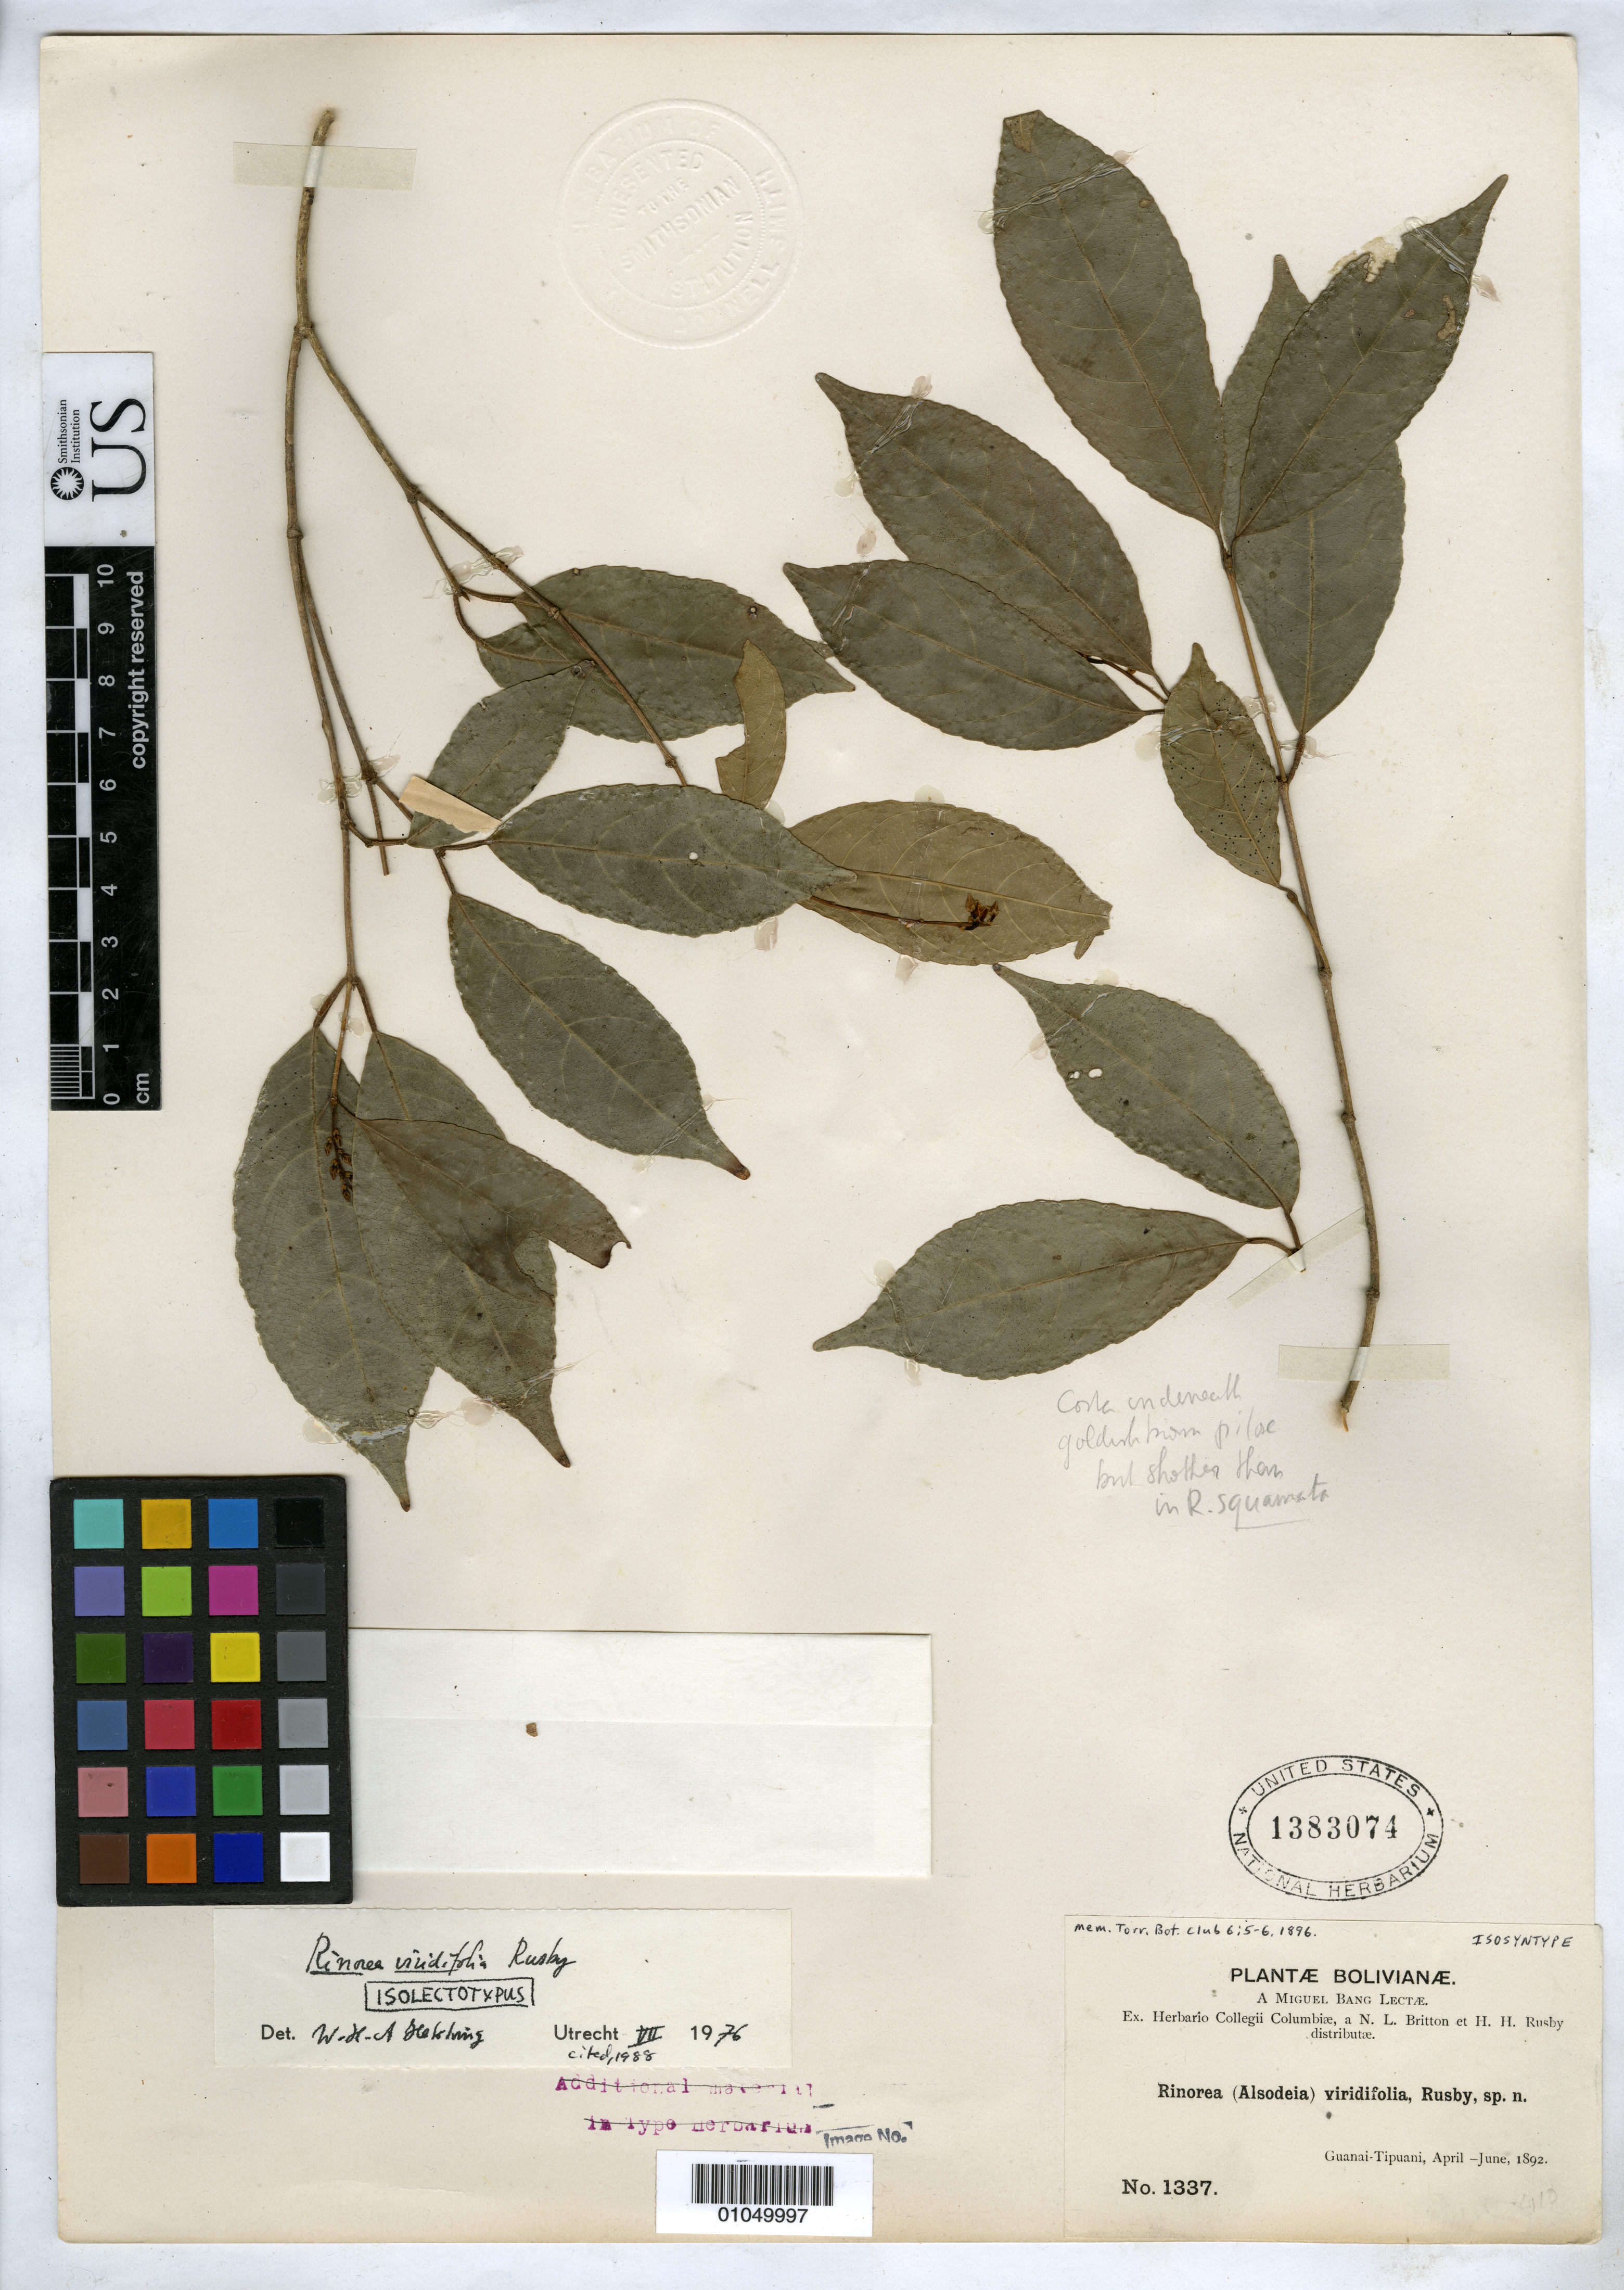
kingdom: Plantae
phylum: Tracheophyta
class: Magnoliopsida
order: Malpighiales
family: Violaceae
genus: Rinorea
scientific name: Rinorea viridifolia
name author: Rusby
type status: Isolectotype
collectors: M. Bang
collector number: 1337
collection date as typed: Apr 1892 to -- Jun 1892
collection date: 1892-04/1892-06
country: Bolivia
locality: Guanai - Tipuani.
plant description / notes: Specimen ex John Donnell Smith herbarium.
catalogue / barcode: US 1383074